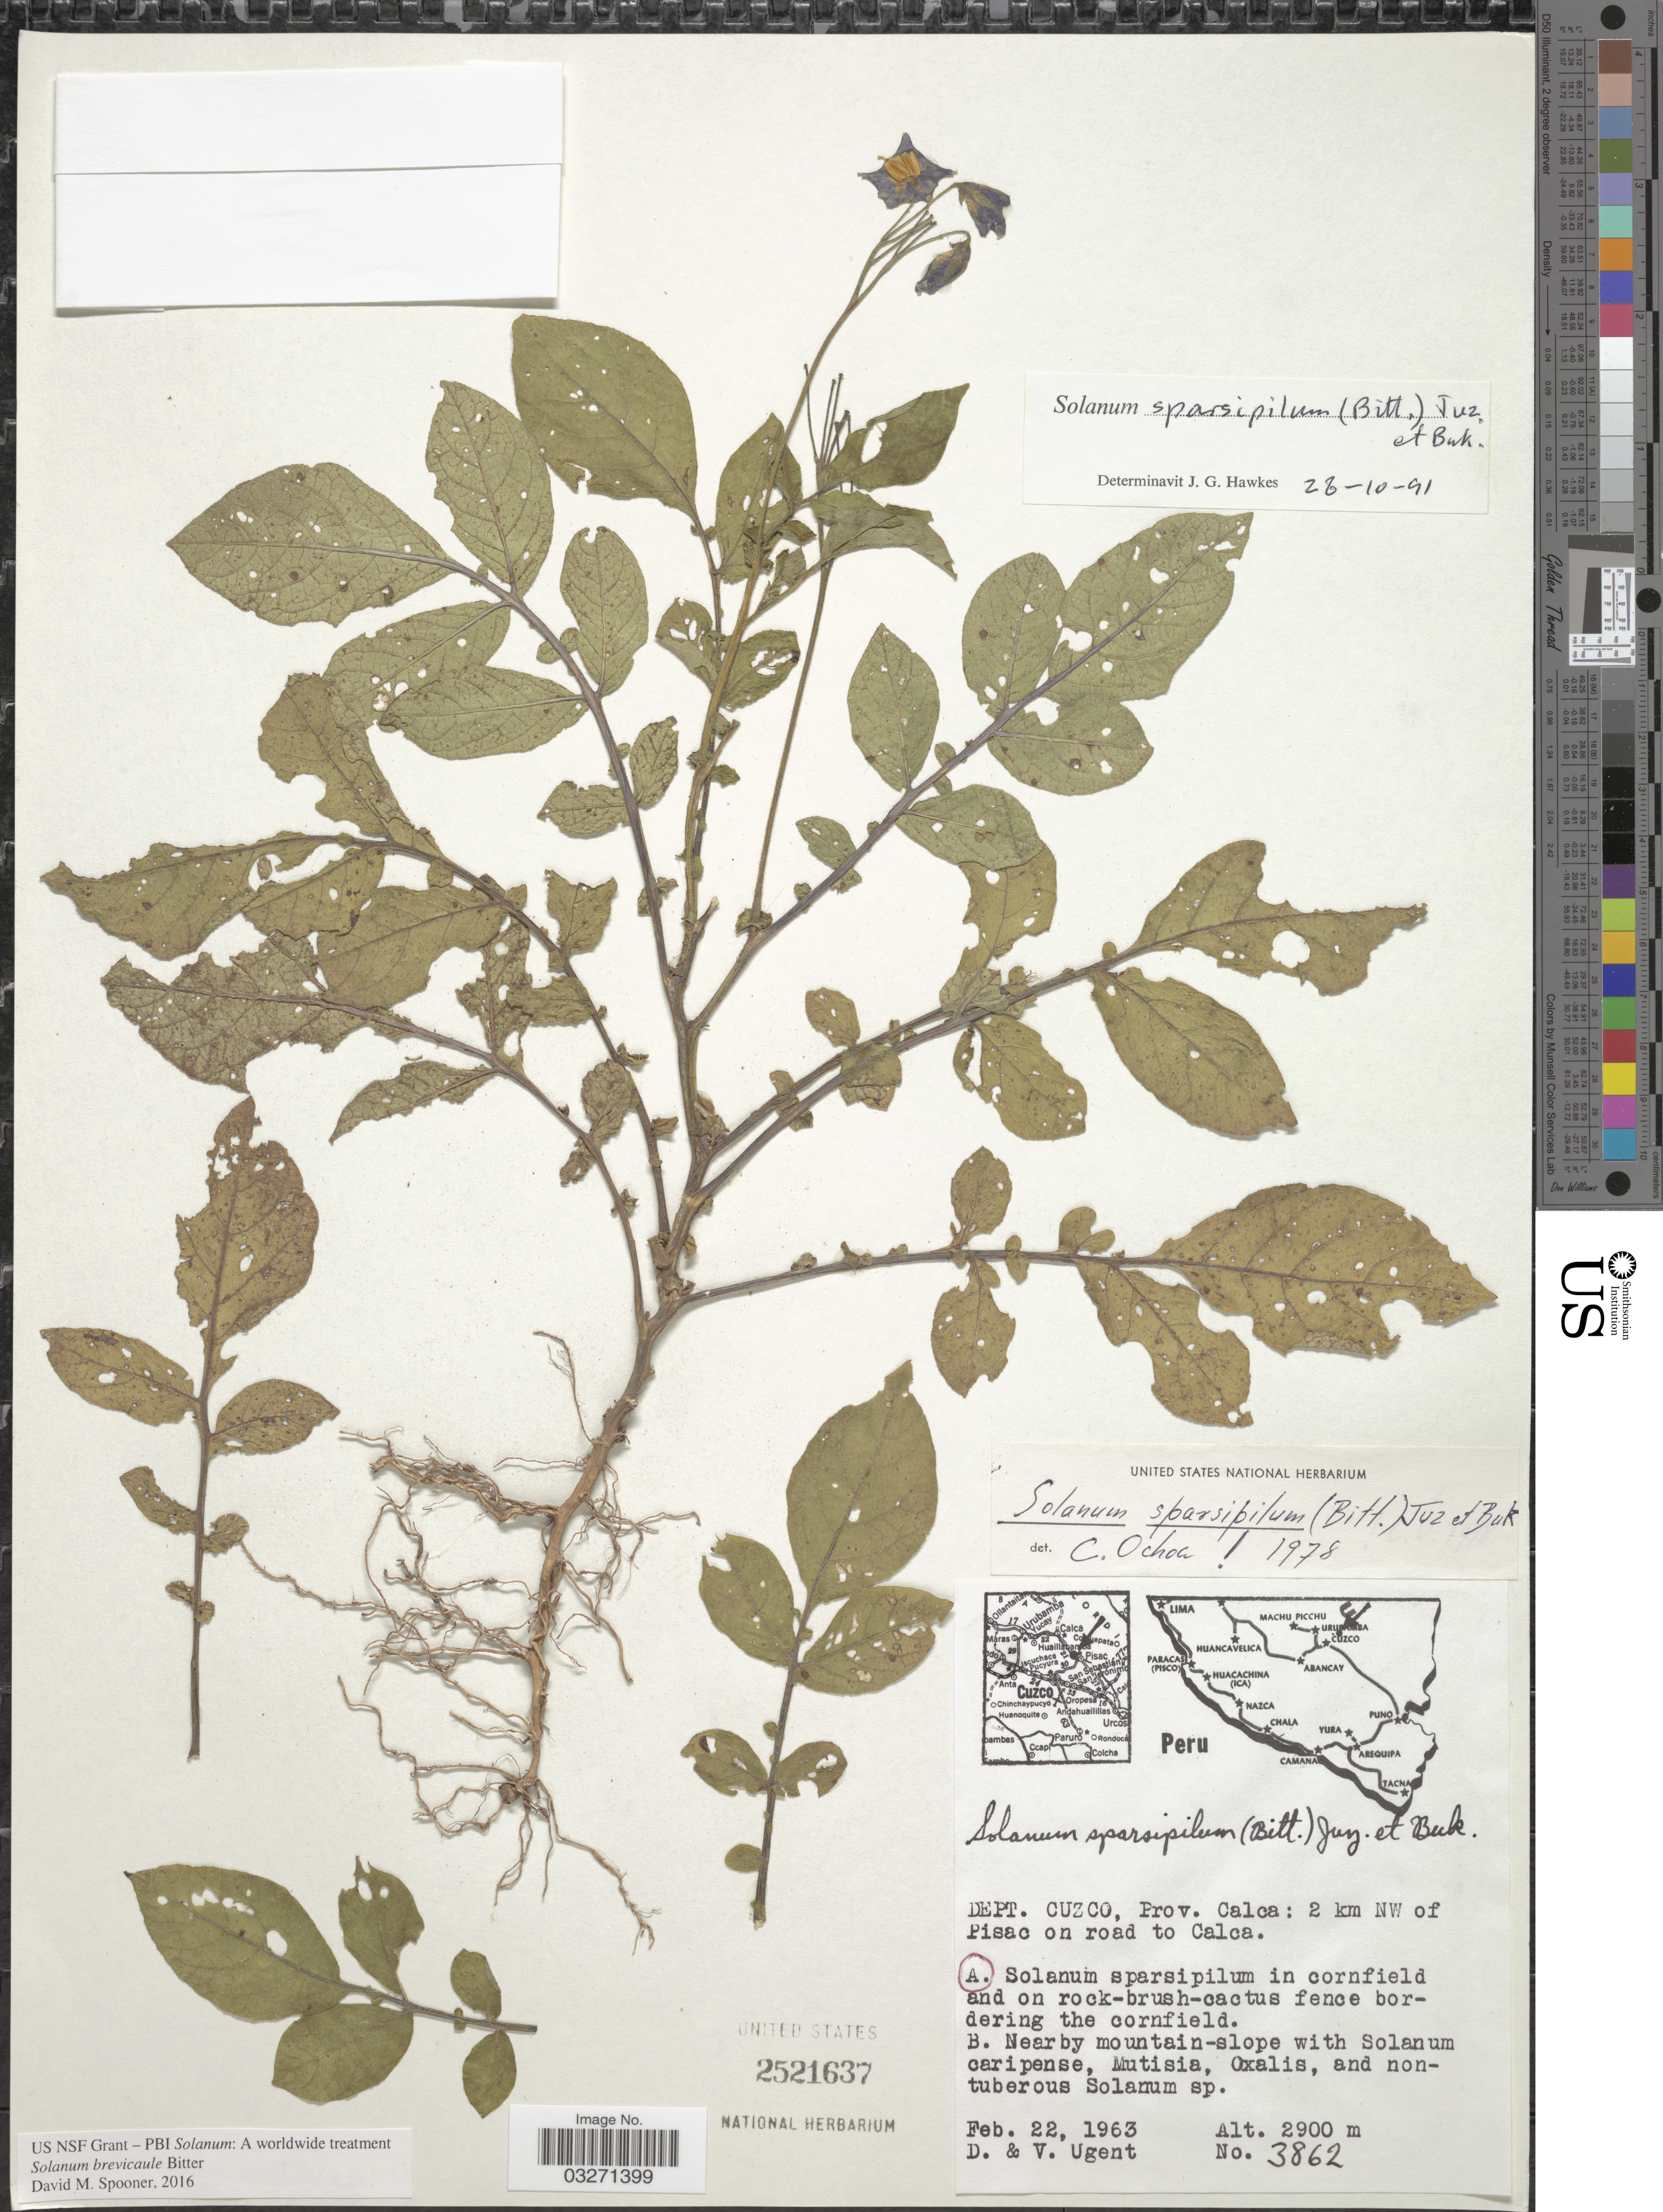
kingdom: Plantae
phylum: Tracheophyta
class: Magnoliopsida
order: Solanales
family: Solanaceae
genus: Solanum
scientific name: Solanum brevicaule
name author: Bitter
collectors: D. Ugent & V. Ugent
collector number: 3862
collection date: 1963-02-22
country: Peru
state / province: Cusco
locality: Dept. Cuzco, Prov. Calca: 2 km NW of Pisac on road to Calca.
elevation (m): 2900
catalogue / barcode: US 2521637